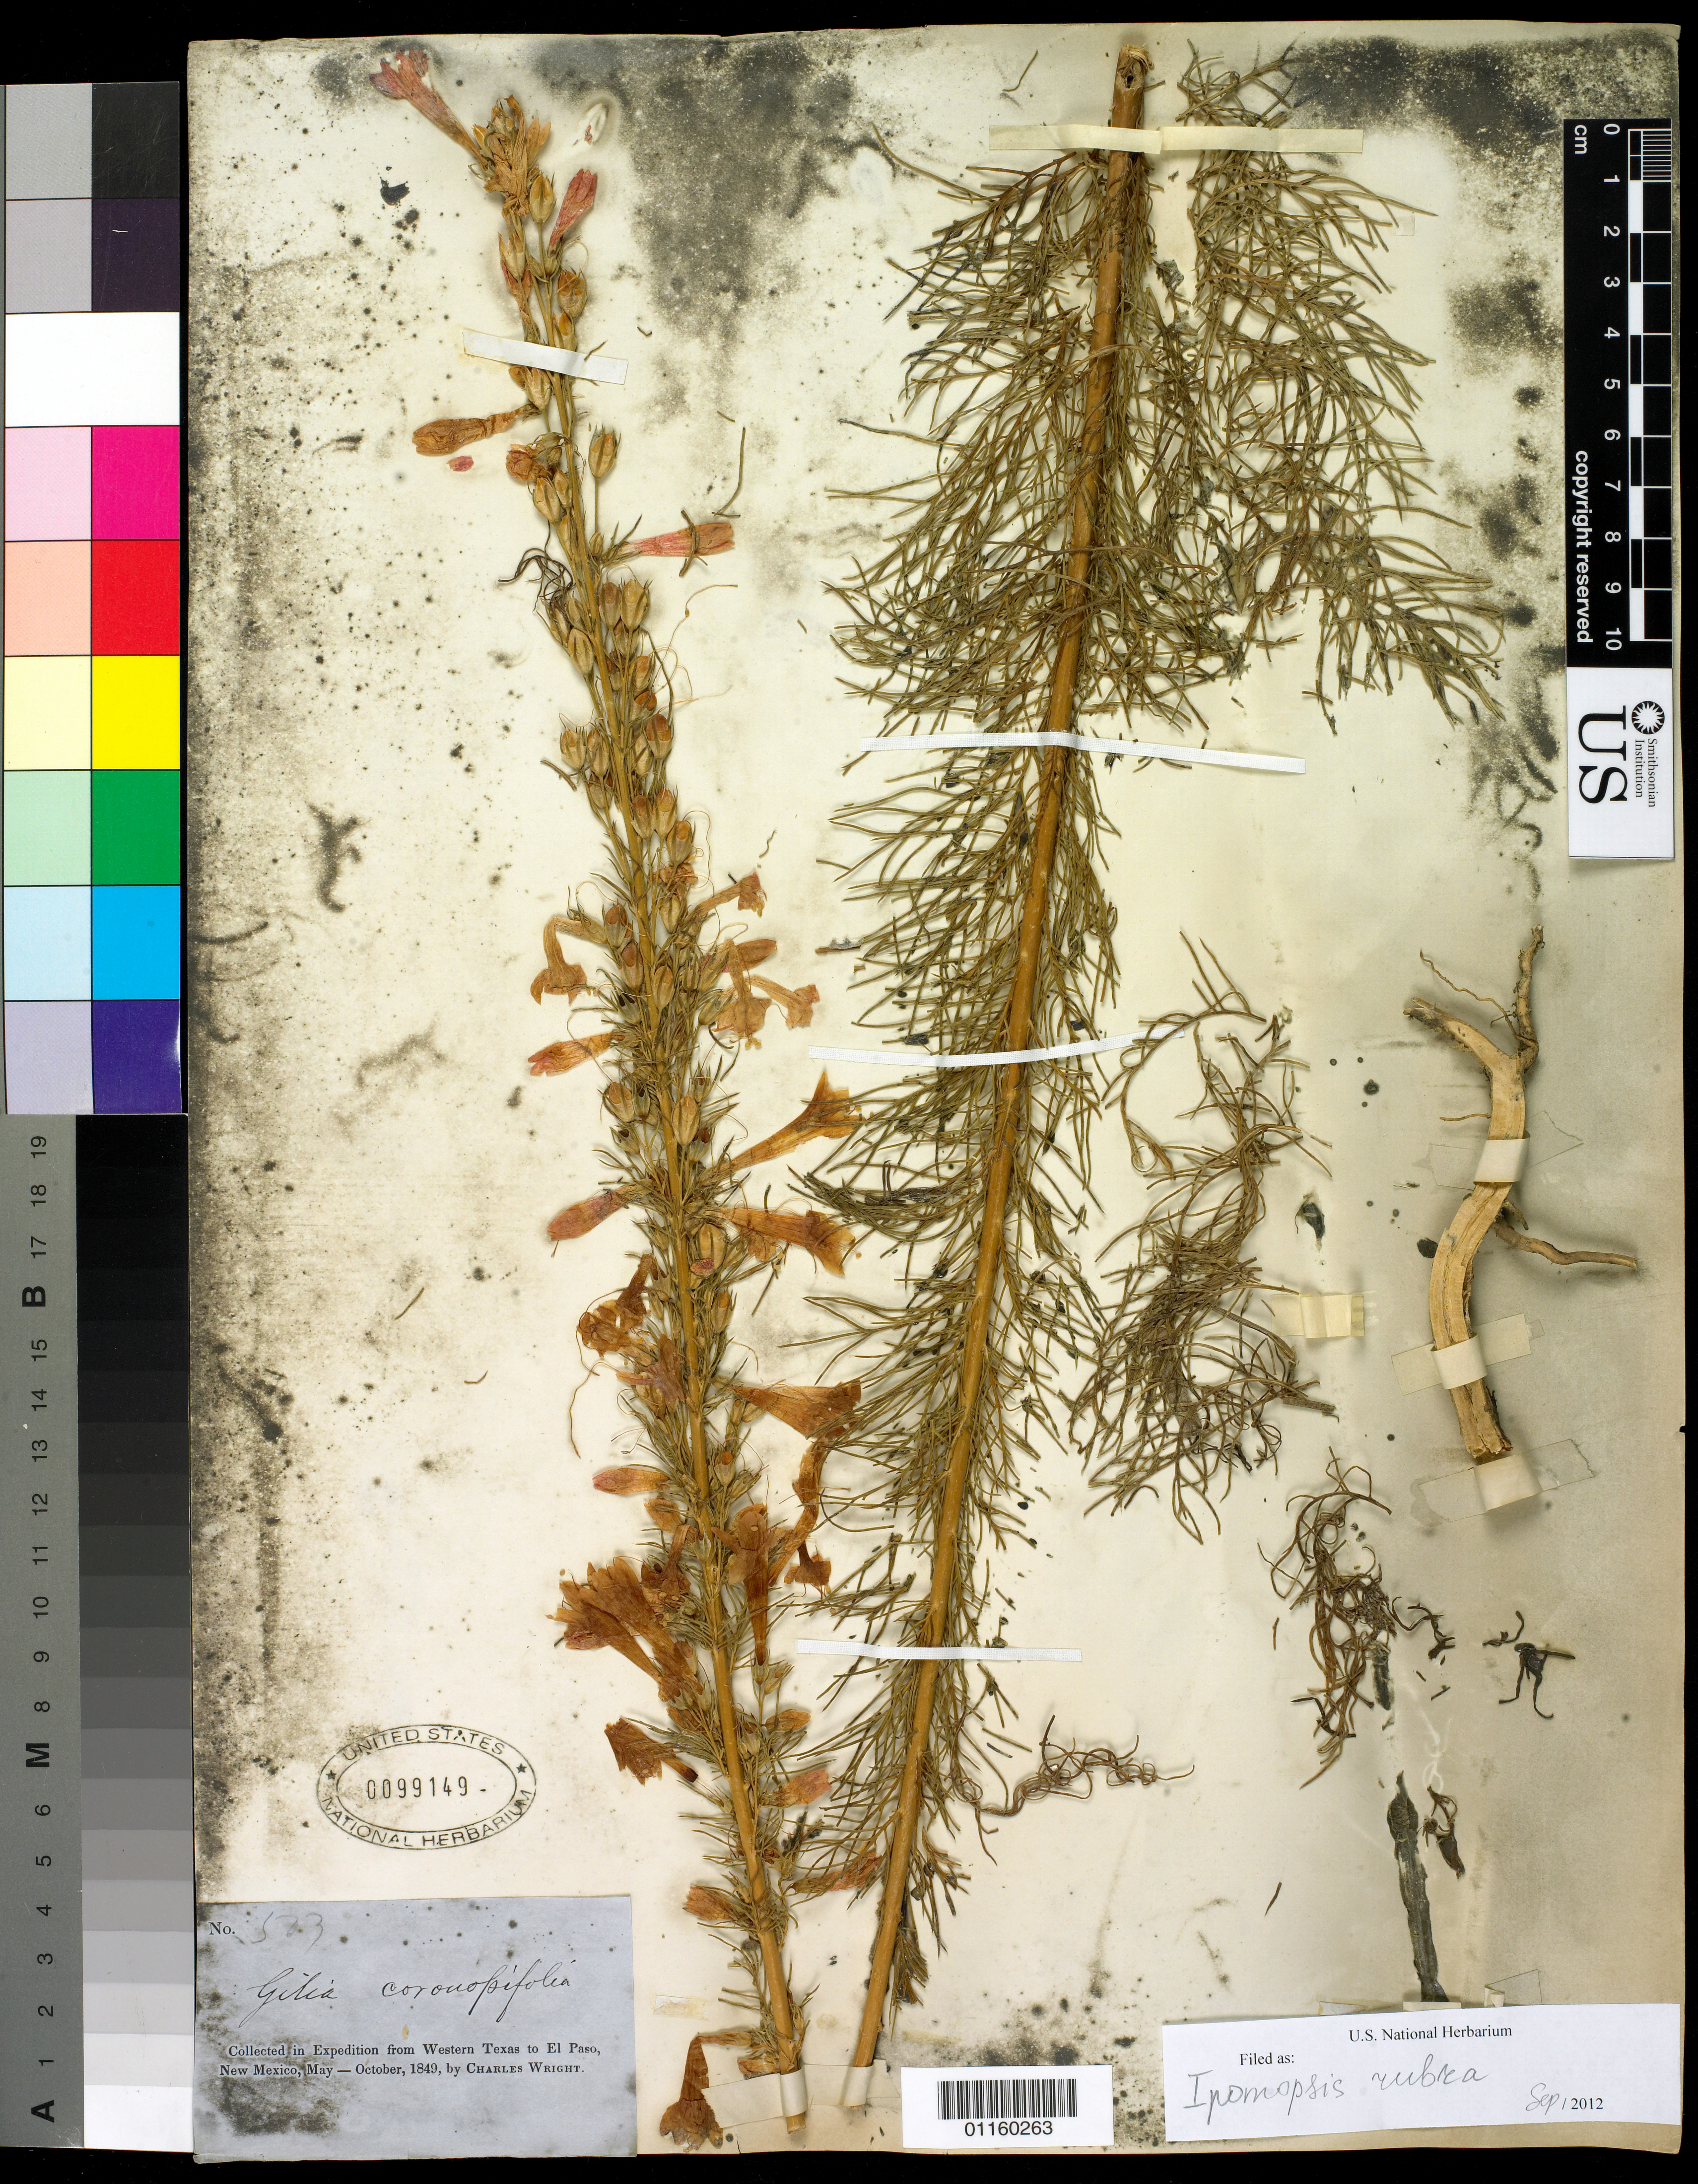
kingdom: Plantae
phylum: Tracheophyta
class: Magnoliopsida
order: Ericales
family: Polemoniaceae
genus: Ipomopsis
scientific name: Ipomopsis rubra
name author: (L.) Wherry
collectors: C. Wright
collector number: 503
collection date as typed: May 1849 to -- Oct 1849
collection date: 1849-05/1849-10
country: United States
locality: From Western Texas to El Paso, New Mexico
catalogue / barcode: US 99149